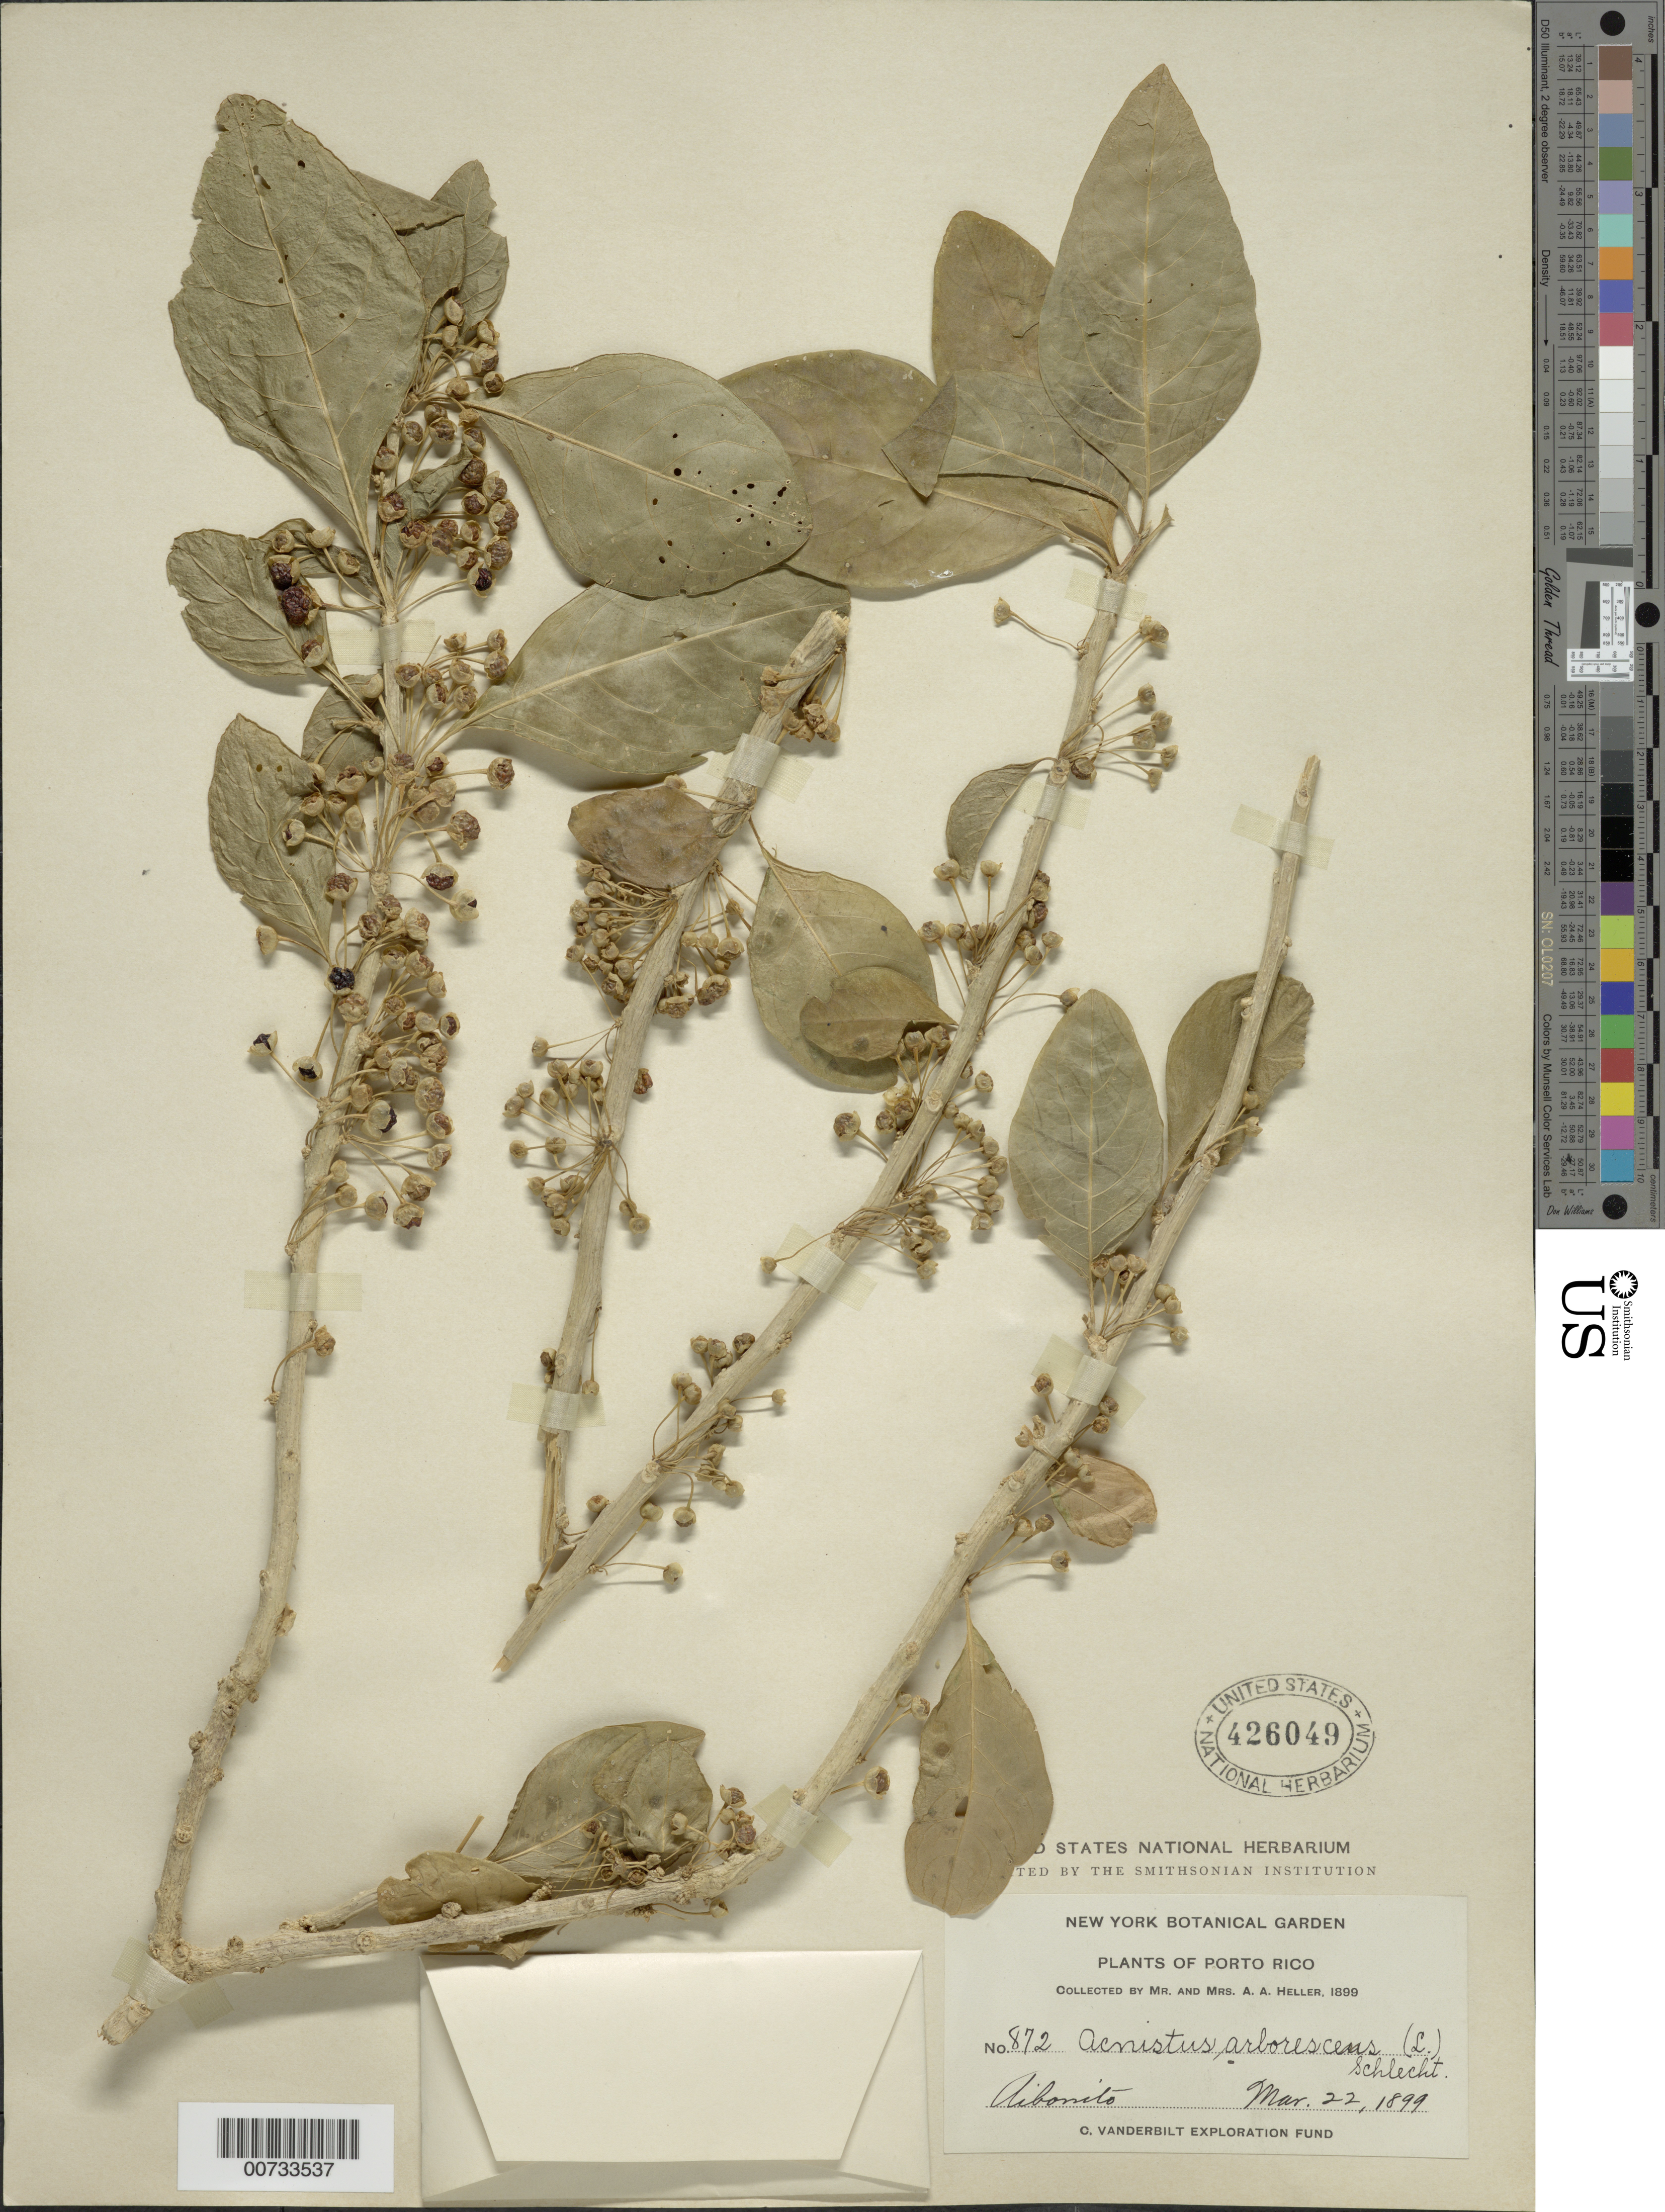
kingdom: Plantae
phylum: Tracheophyta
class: Magnoliopsida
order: Solanales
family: Solanaceae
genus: Acnistus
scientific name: Acnistus arborescens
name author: (L.) Schltdl.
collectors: A. A. Heller & E. G. Heller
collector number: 872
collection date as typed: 22 Mar 1899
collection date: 1899-03-22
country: Puerto Rico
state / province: Abonito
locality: Aibonito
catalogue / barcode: US 426049